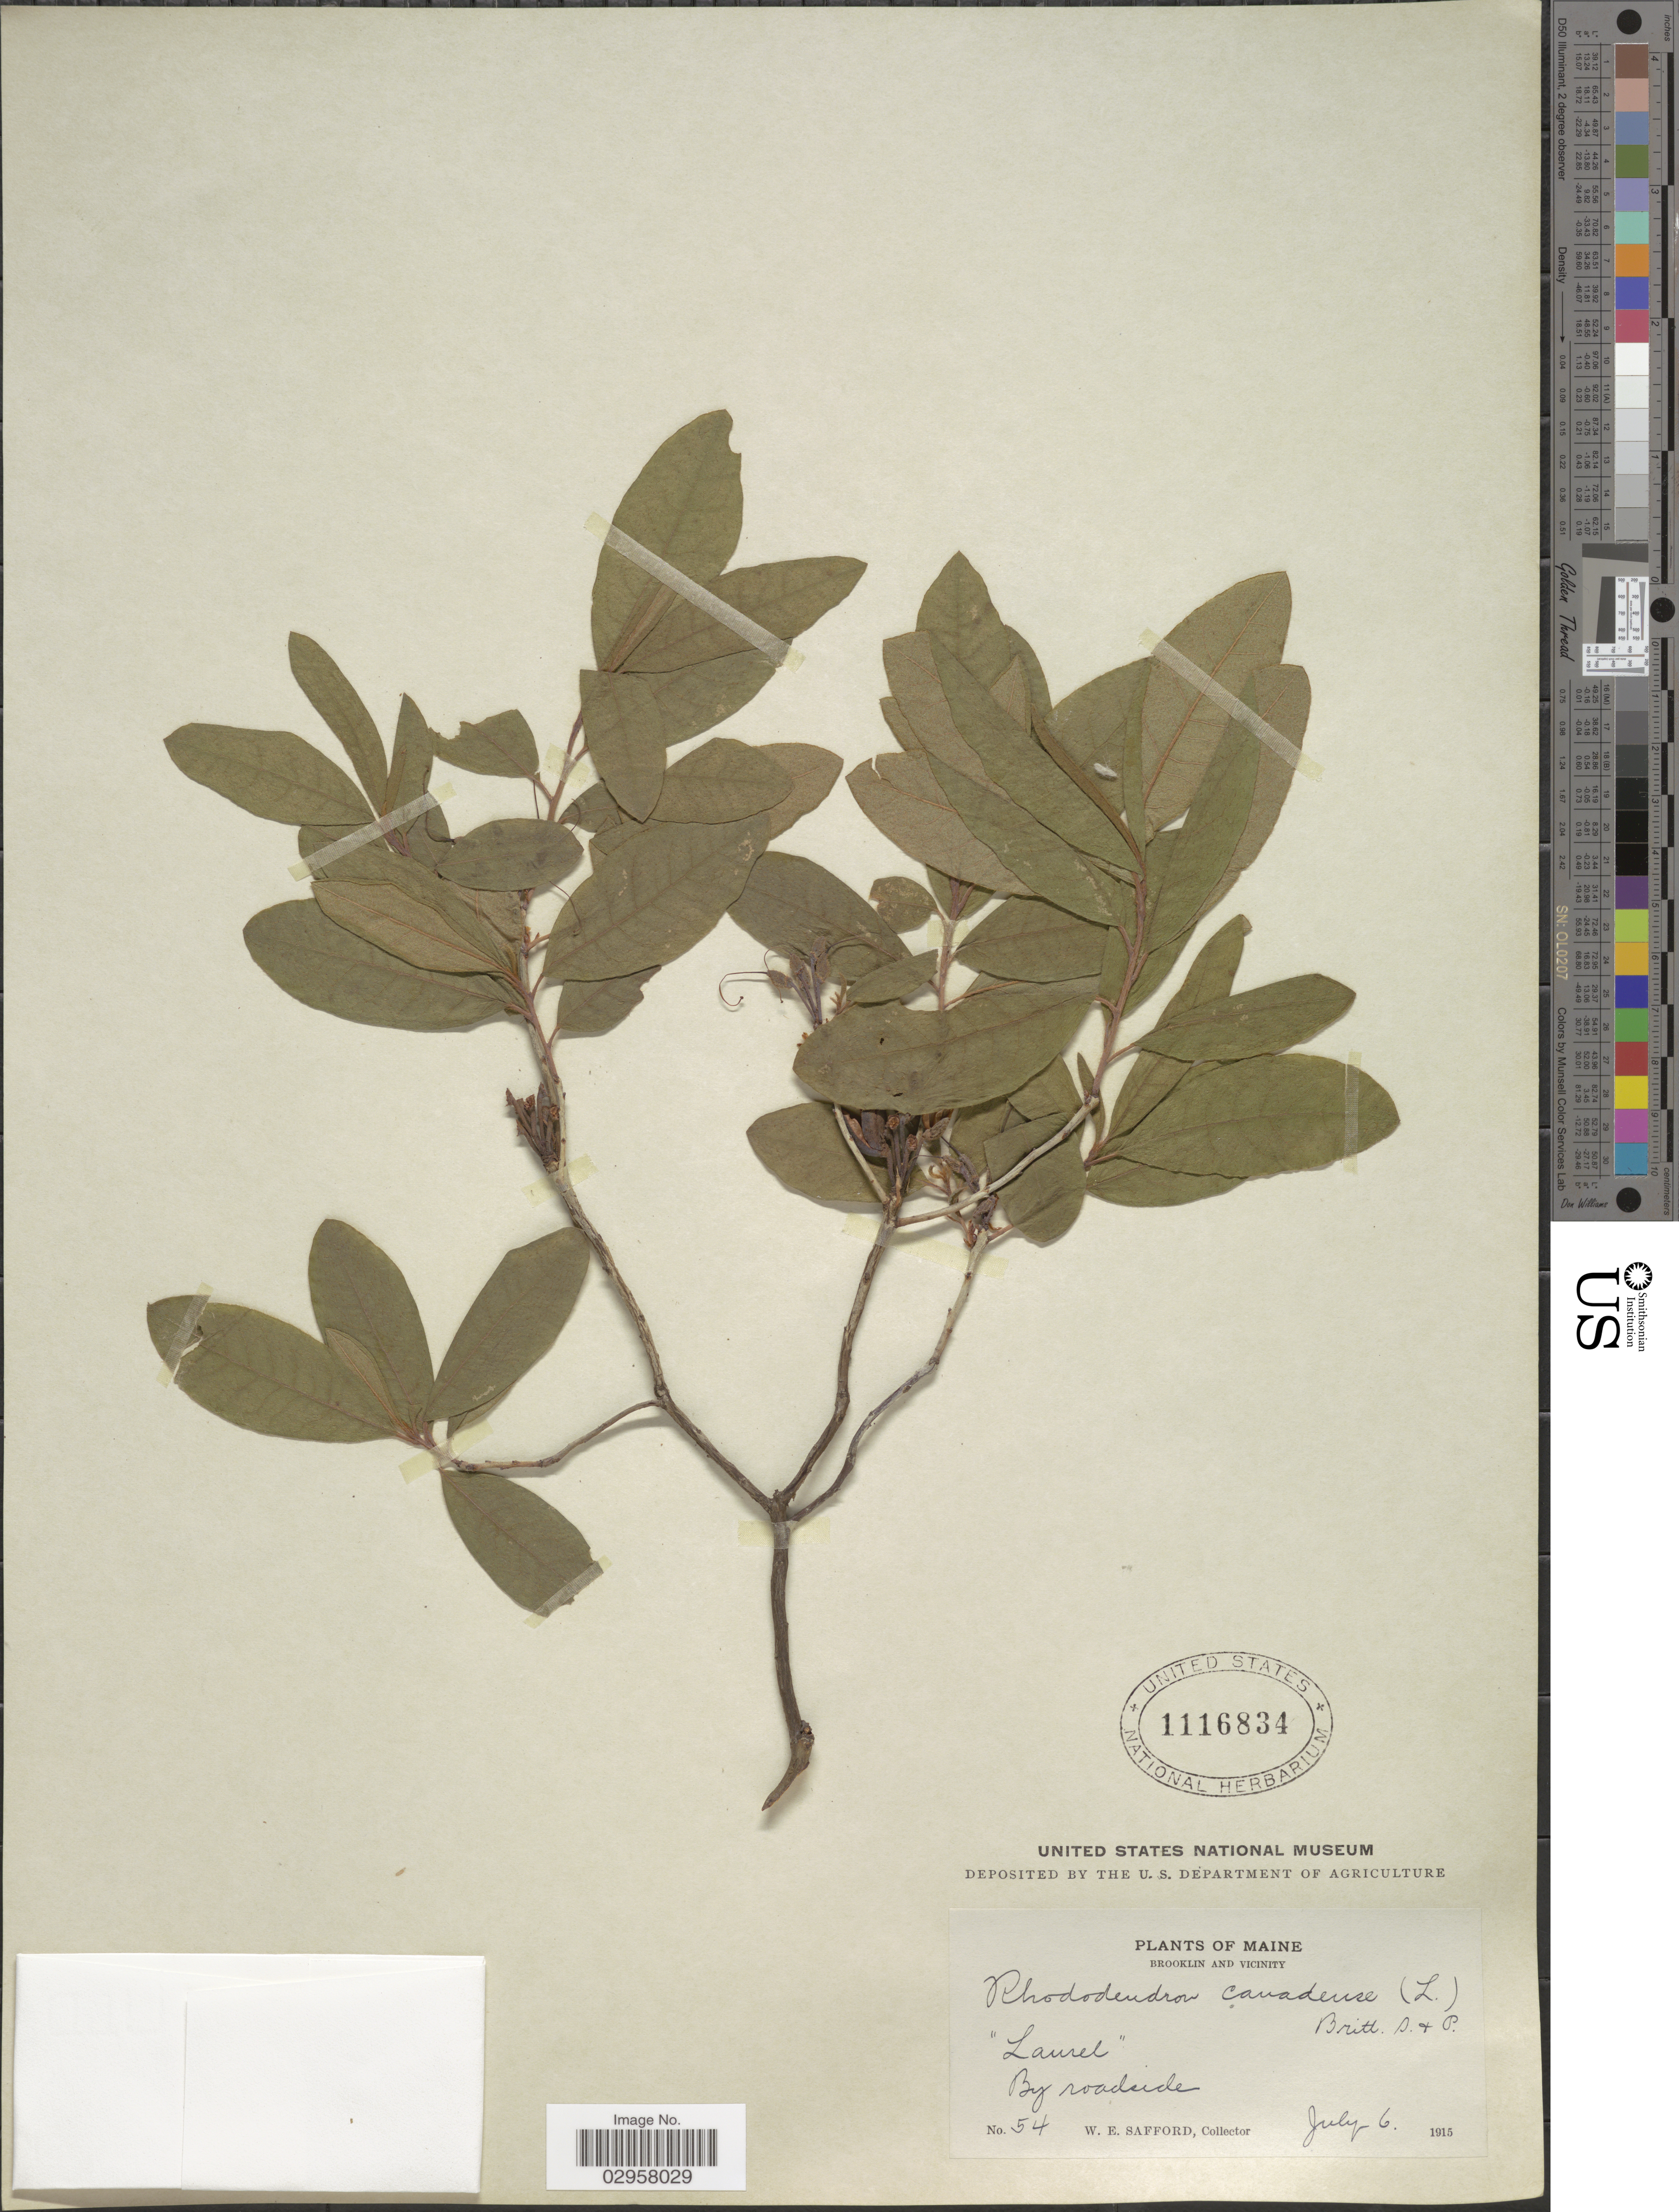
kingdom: Plantae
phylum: Tracheophyta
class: Magnoliopsida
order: Ericales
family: Ericaceae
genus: Rhododendron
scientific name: Rhododendron canadense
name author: (L.) Torr.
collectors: W. E. Safford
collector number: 54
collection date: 1915-07-06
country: United States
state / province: Maine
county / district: Hancock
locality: Brooklin and Vicinity. By roadside.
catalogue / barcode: US 1116834